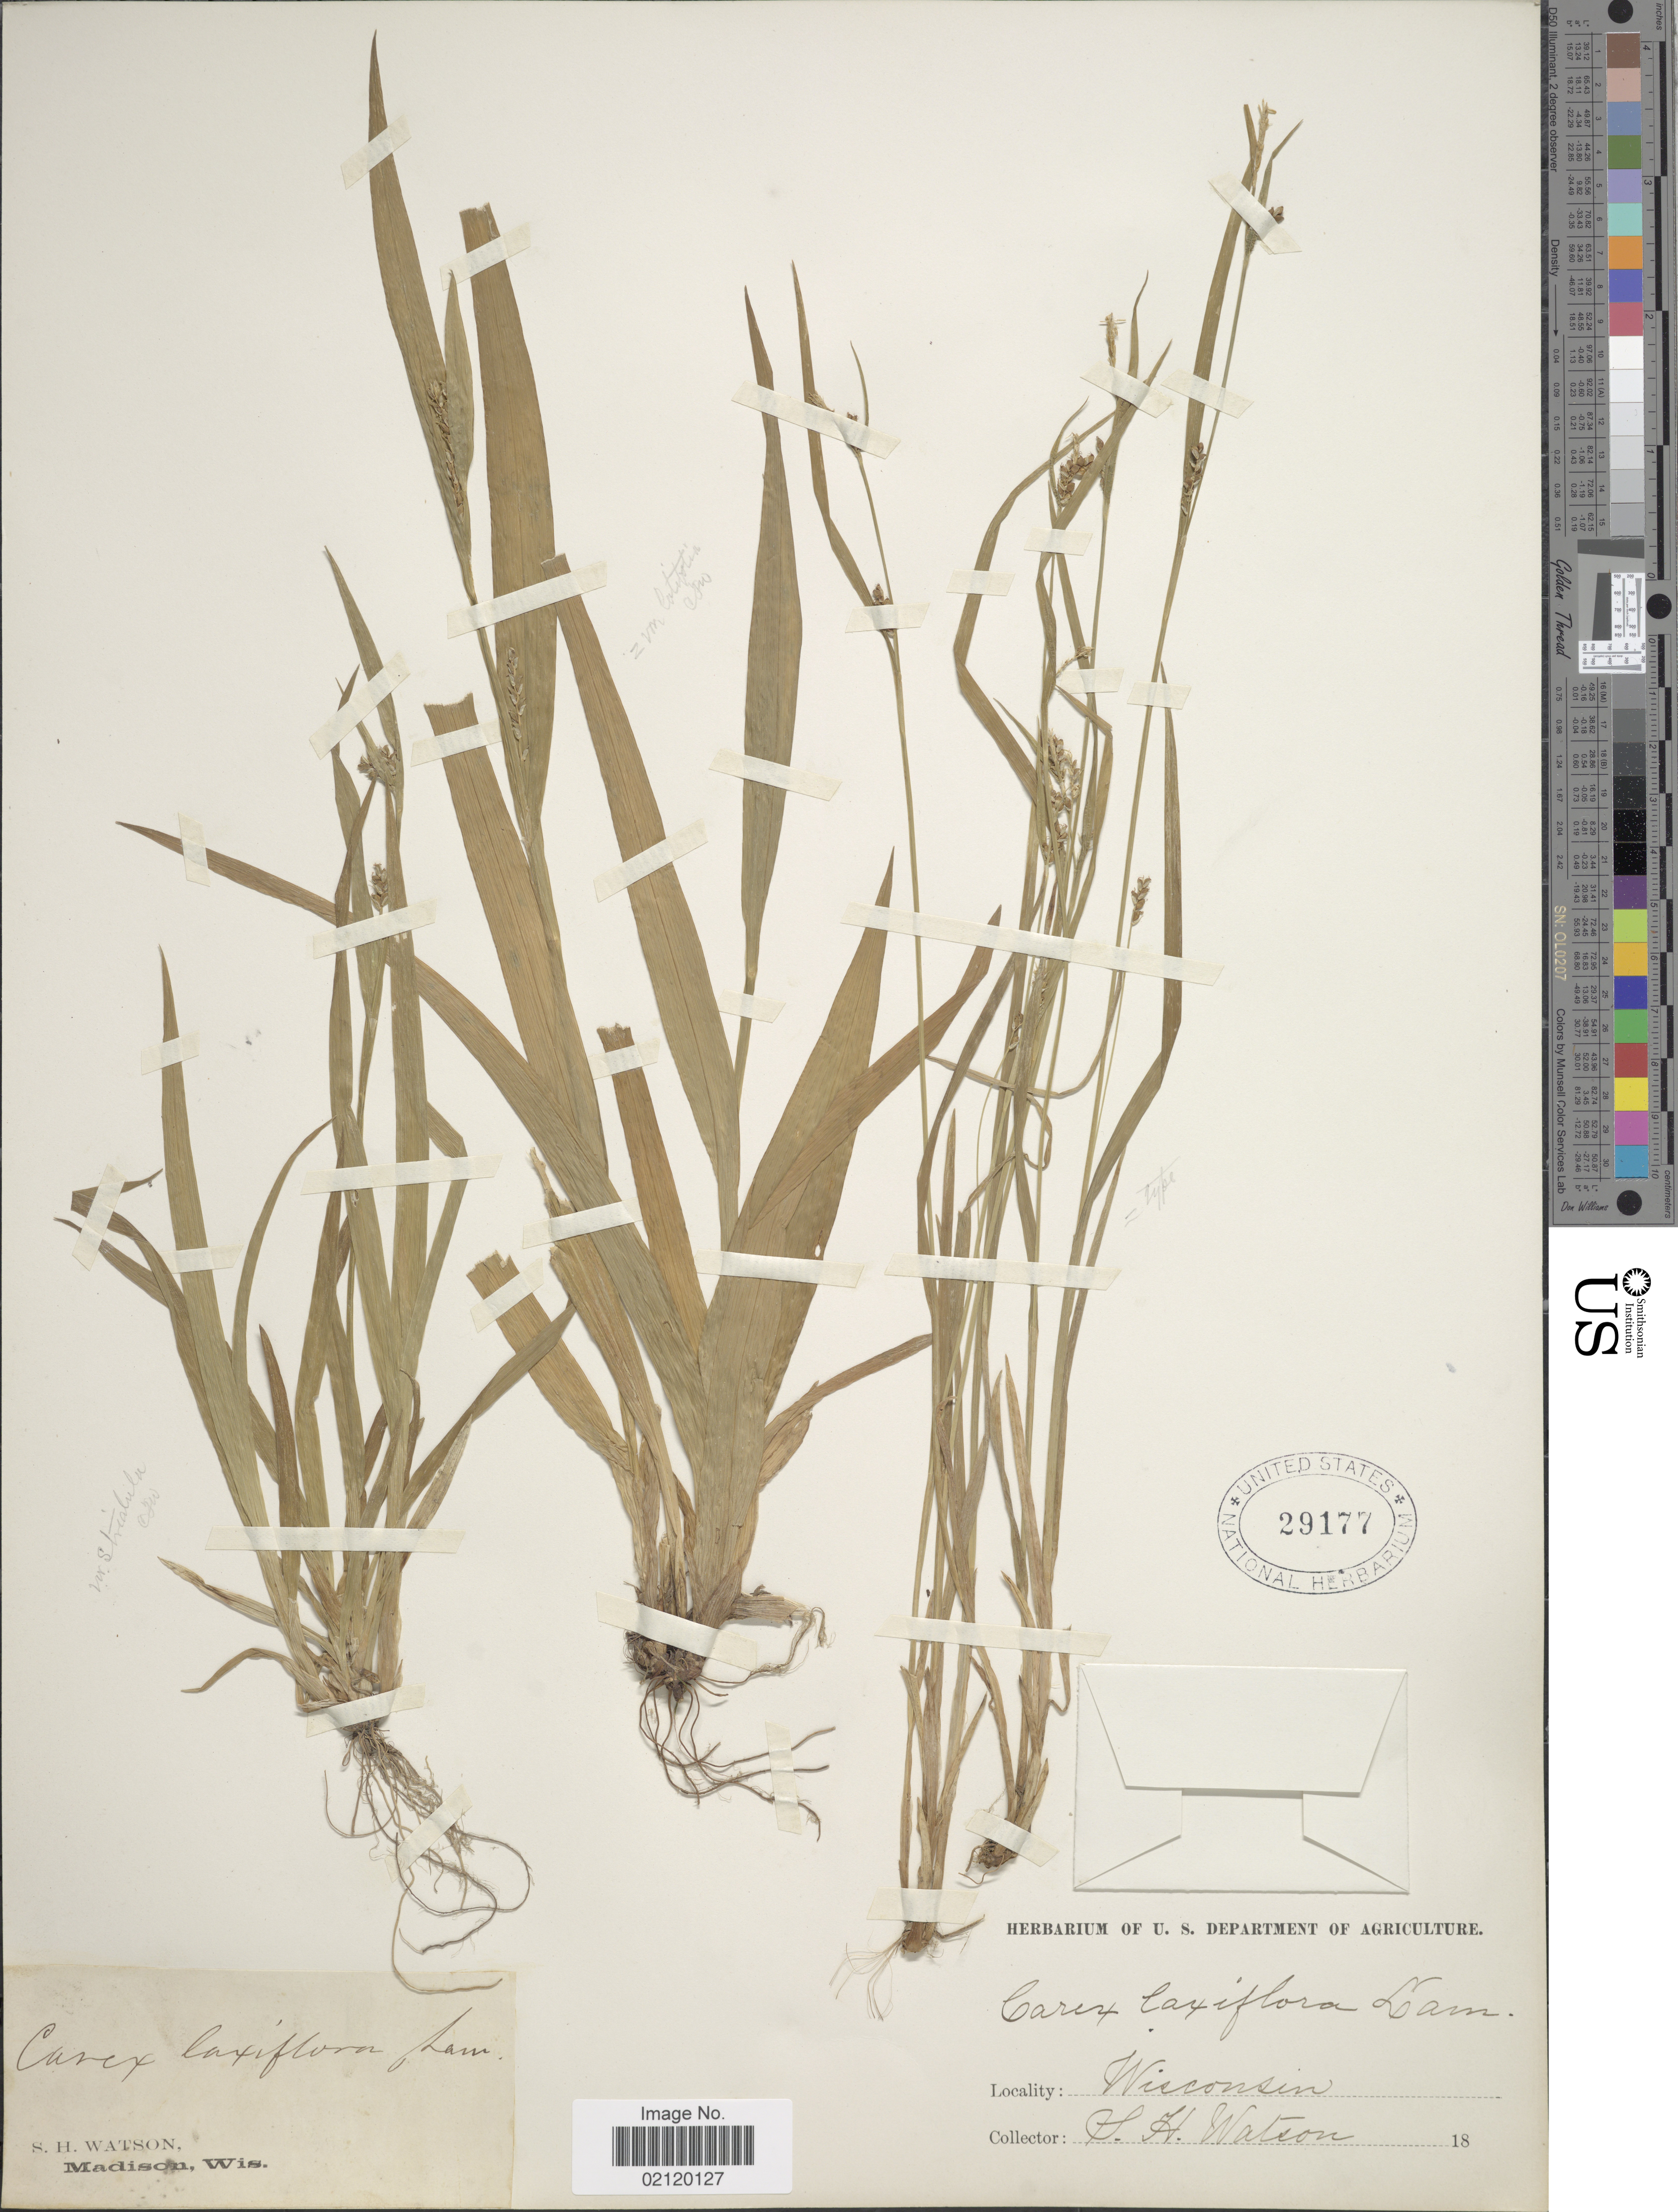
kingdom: Plantae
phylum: Tracheophyta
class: Liliopsida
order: Poales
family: Cyperaceae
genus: Carex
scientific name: Carex laxiflora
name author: Lam.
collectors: S. Watson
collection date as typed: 18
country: United States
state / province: Wisconsin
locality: Madison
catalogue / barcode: US 29177